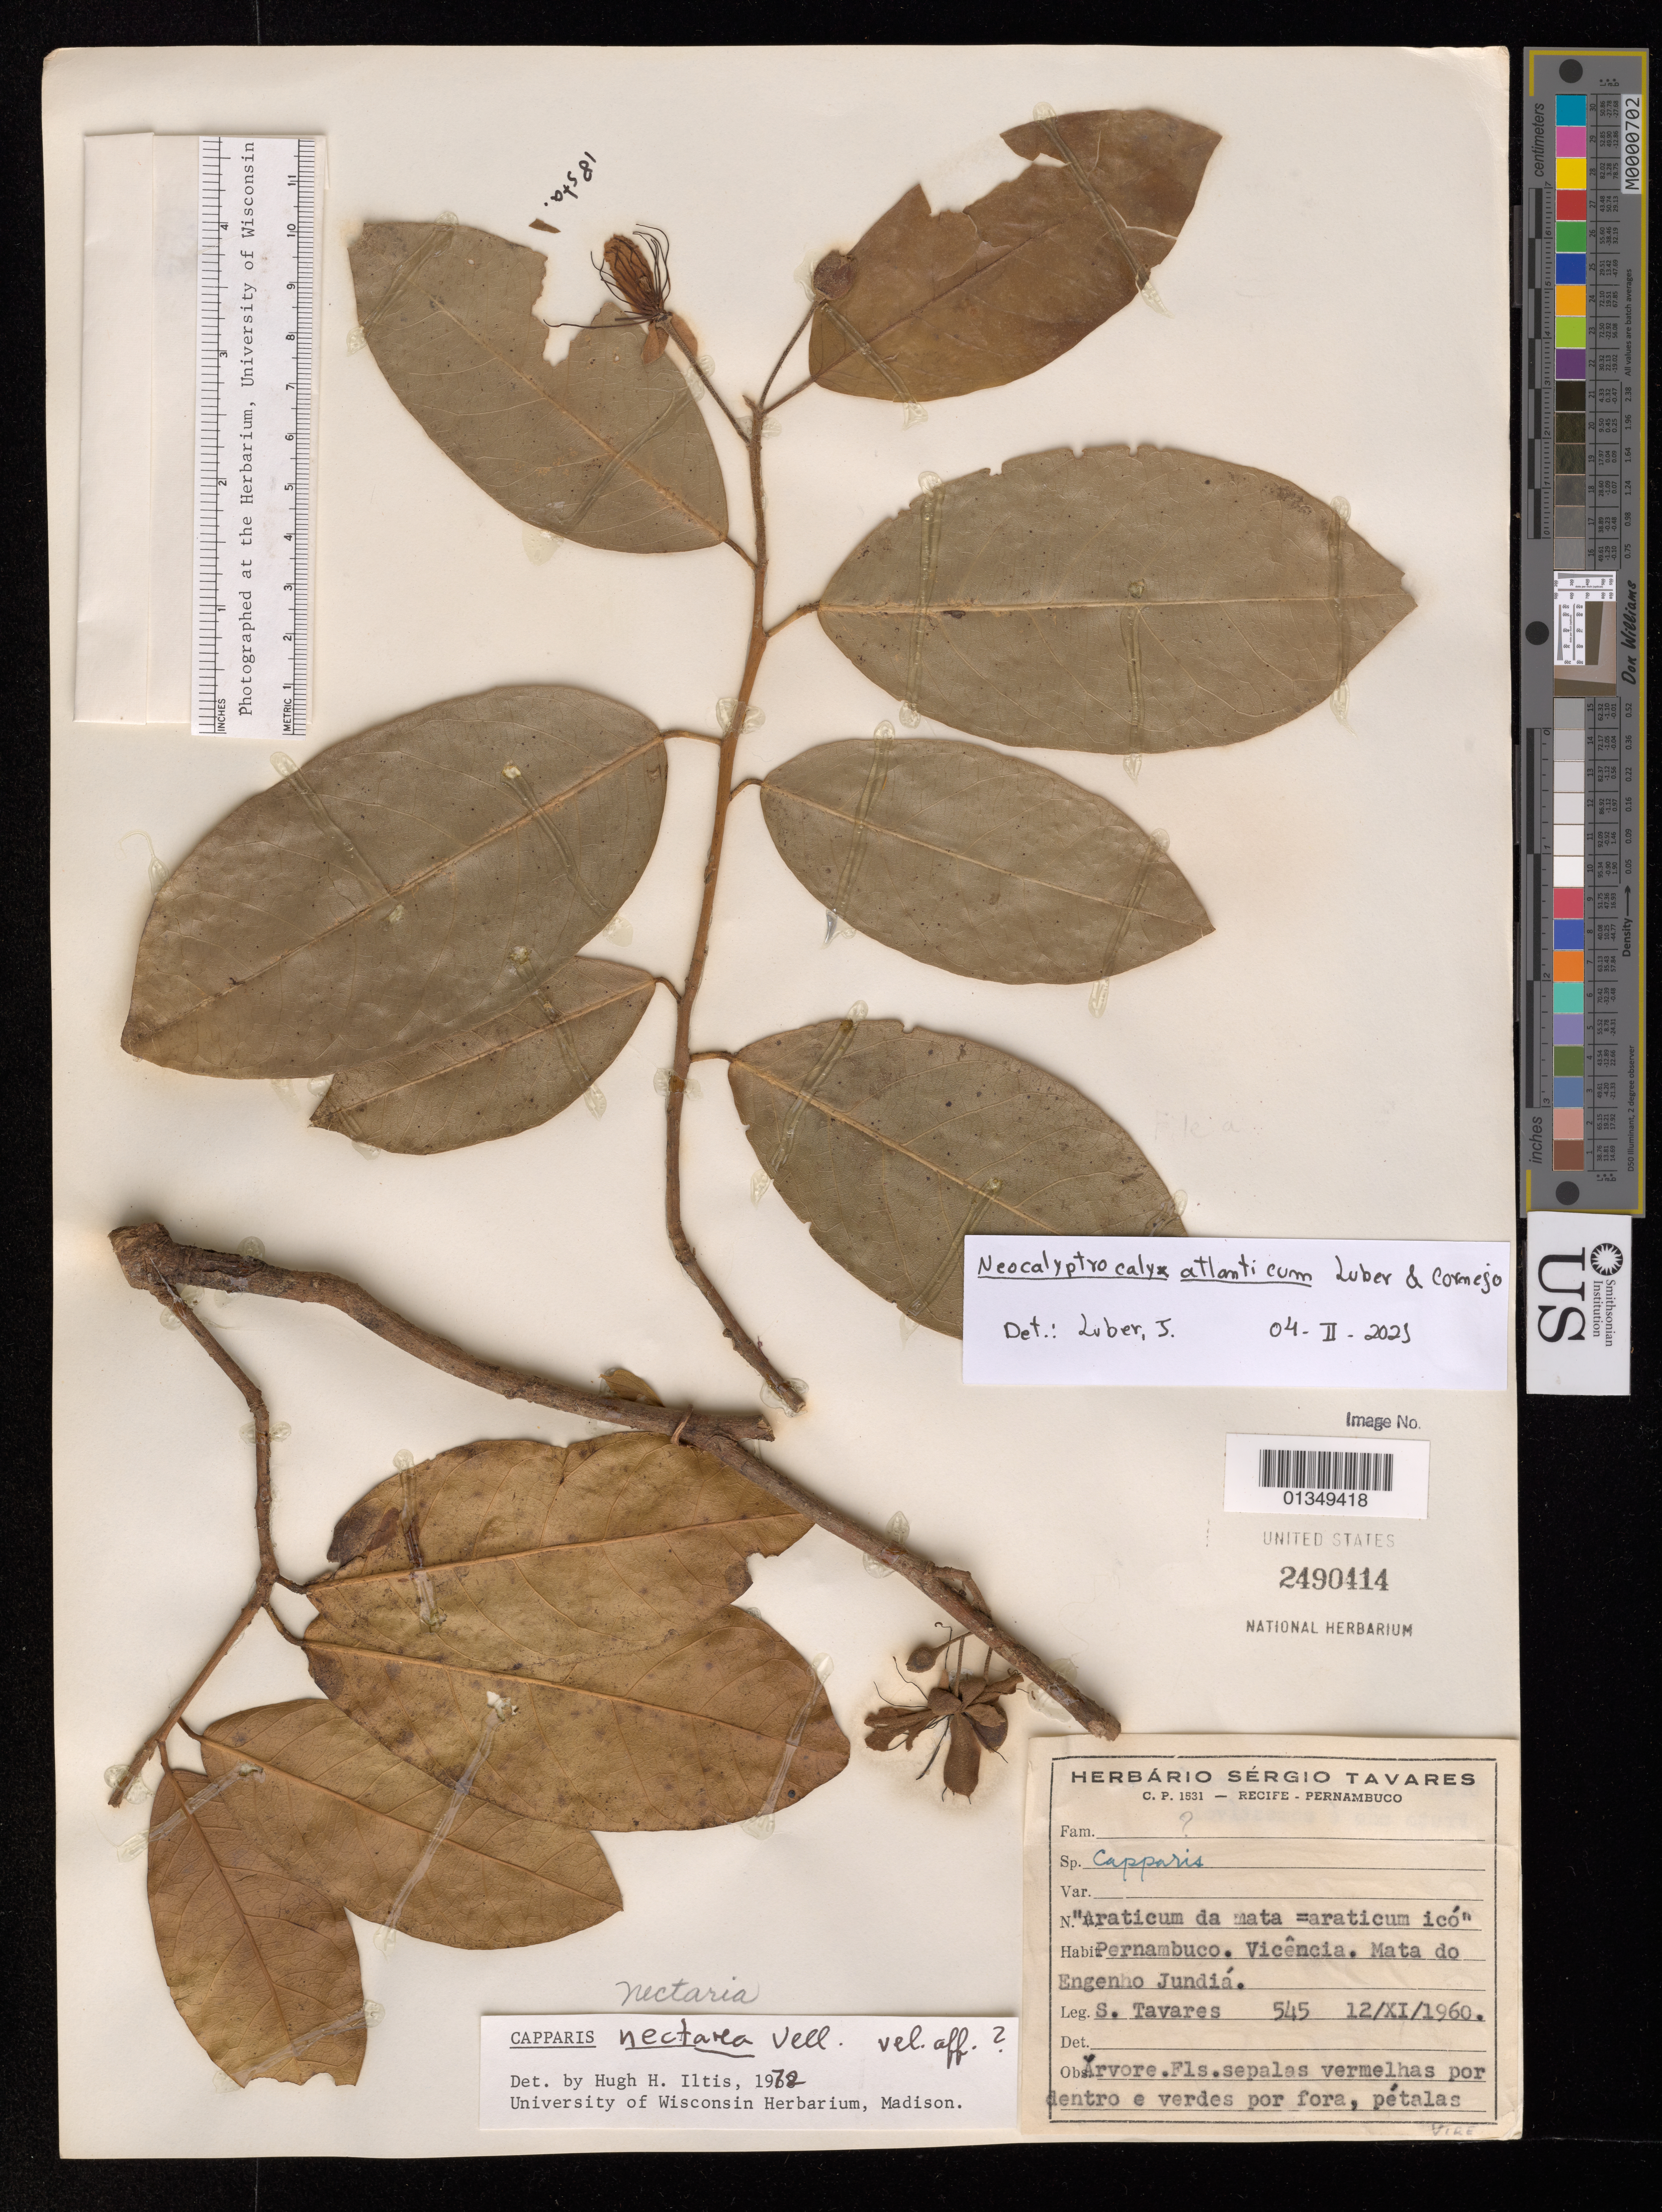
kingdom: Plantae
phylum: Tracheophyta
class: Magnoliopsida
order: Brassicales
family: Capparaceae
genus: Neocalyptrocalyx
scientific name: Neocalyptrocalyx atlanticum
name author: Luber & Cornejo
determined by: Luber, Jaquelini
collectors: S. Tavares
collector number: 545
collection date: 1960-11-12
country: Brazil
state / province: Pernambuco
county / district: Vicencia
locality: Mata do Engenho Jundiá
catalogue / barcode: US 2490414